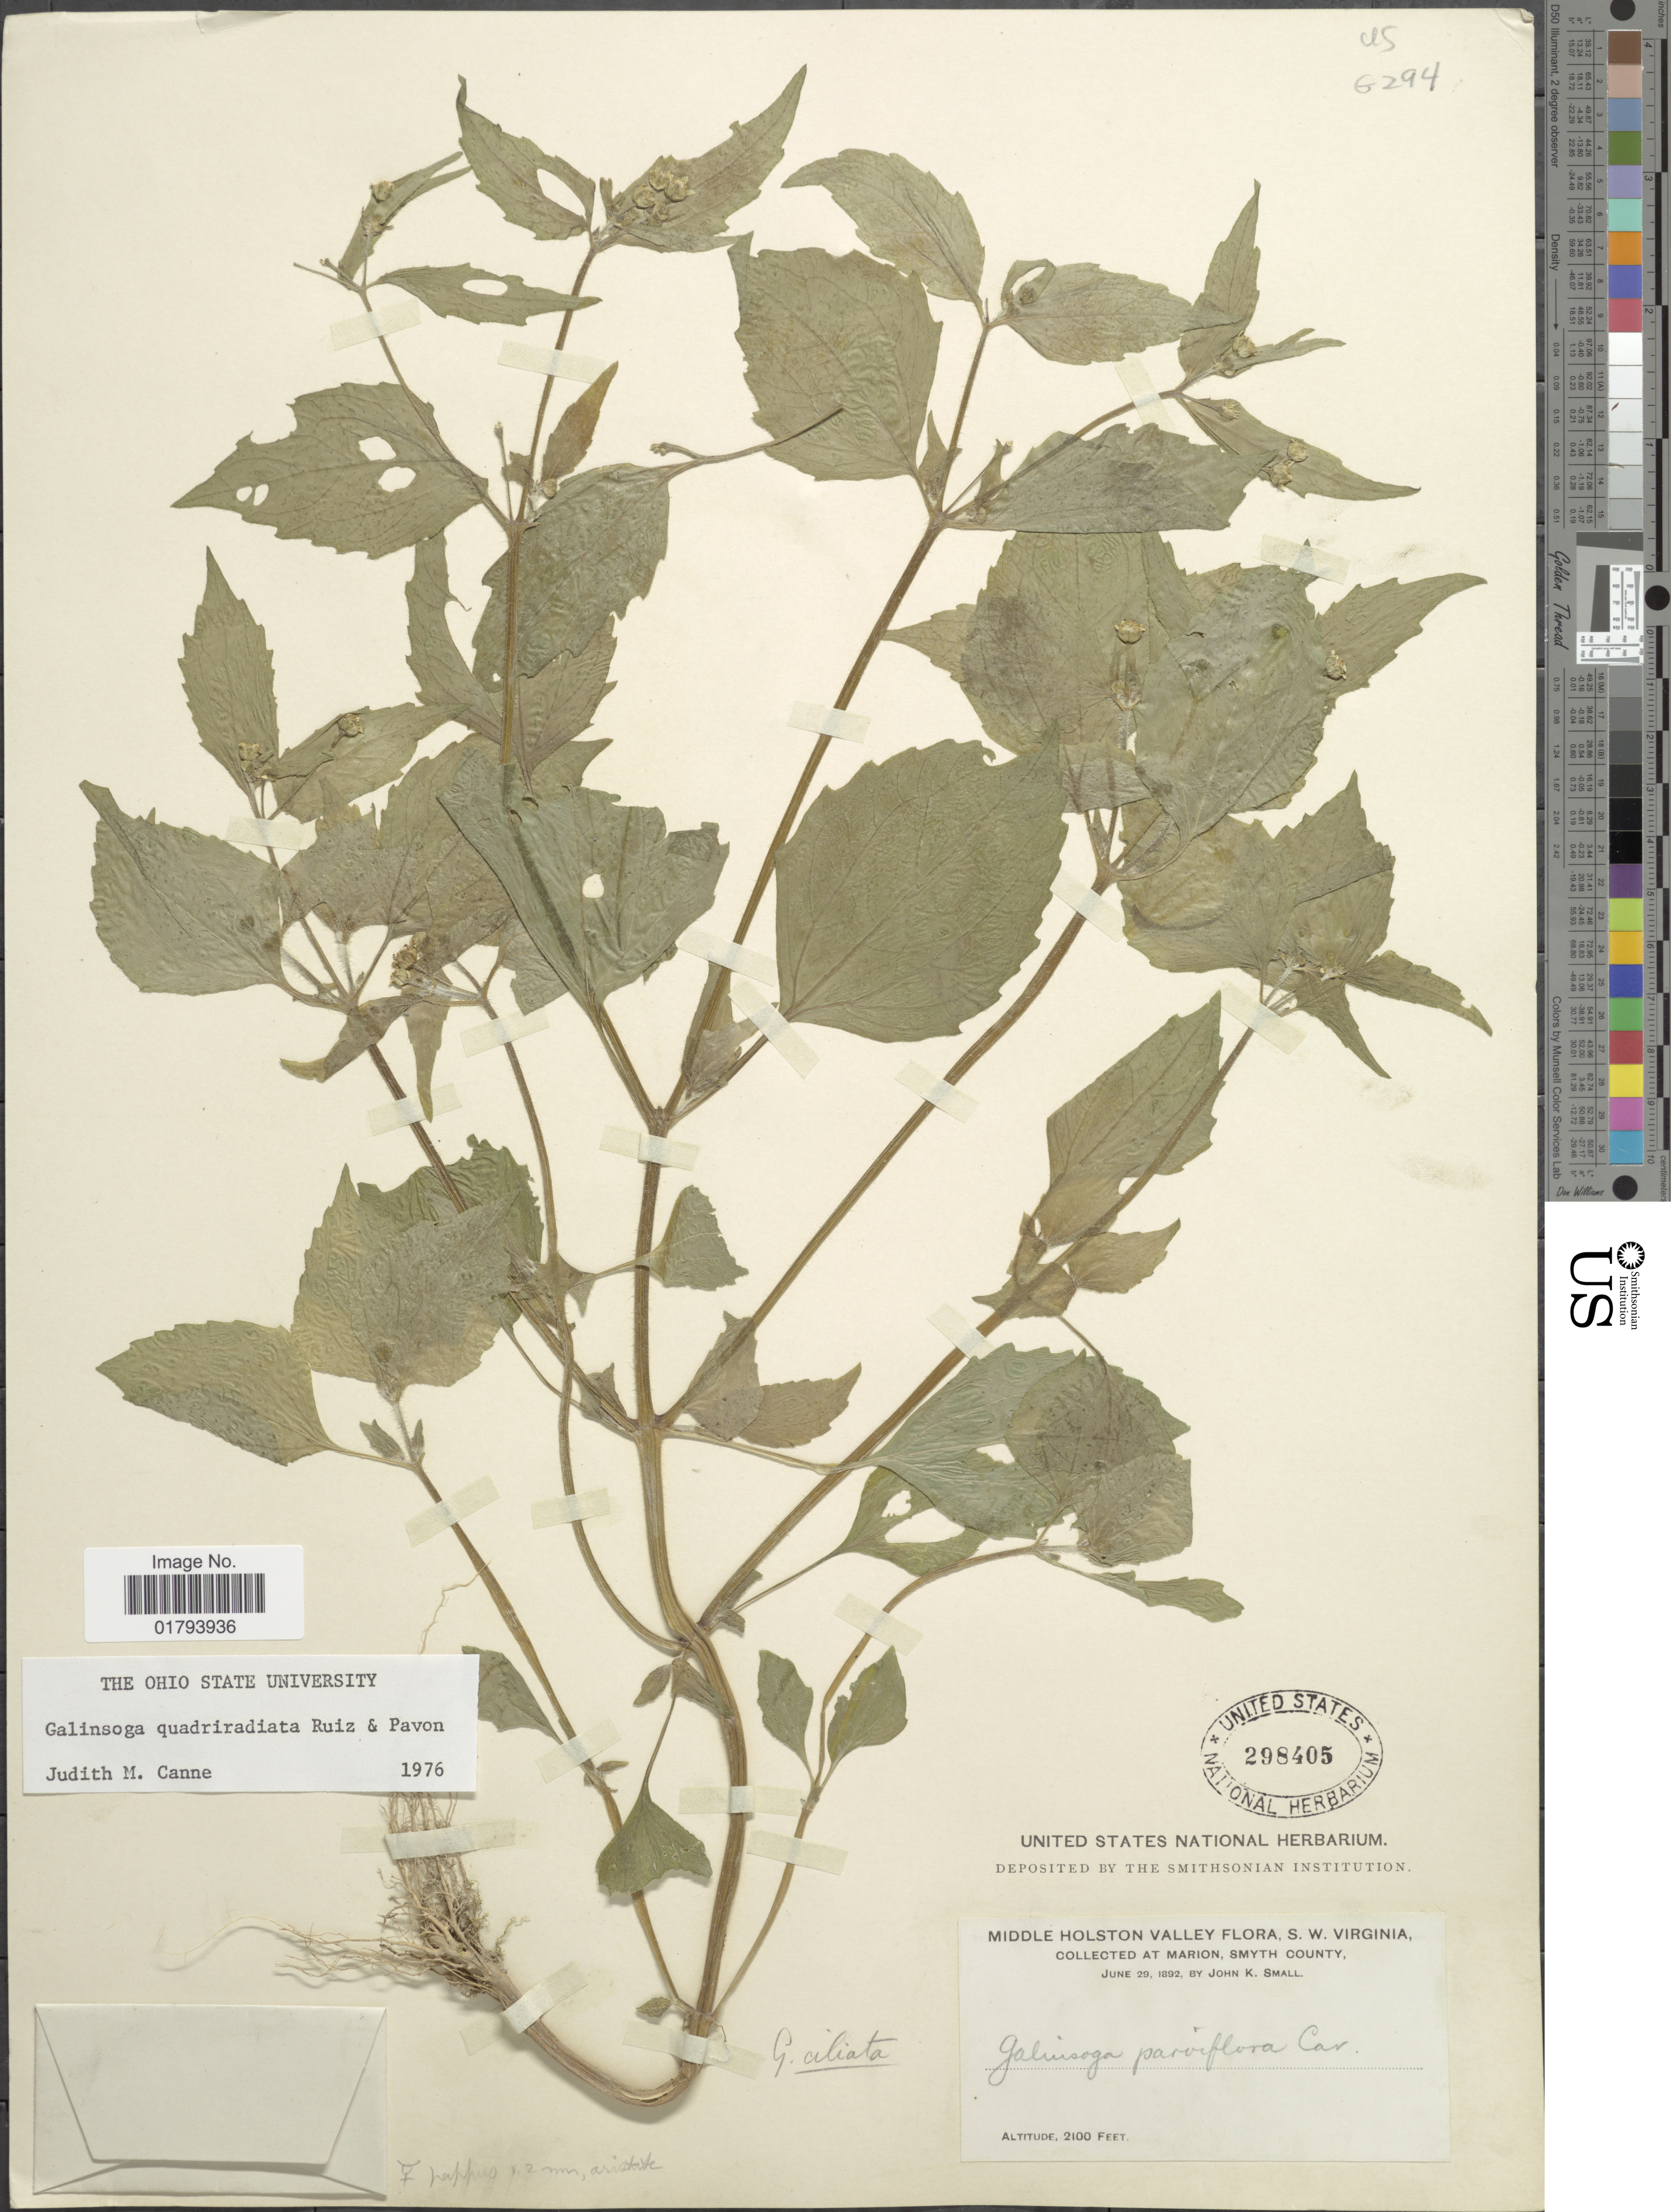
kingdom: Plantae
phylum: Tracheophyta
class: Magnoliopsida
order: Asterales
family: Asteraceae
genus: Galinsoga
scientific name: Galinsoga quadriradiata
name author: Ruiz & Pav.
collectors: J. K. Small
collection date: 1892-06-29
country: United States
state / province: Virginia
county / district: Smyth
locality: Middle Holston Valley, S.W. Virginia, Marion Smyth County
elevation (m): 640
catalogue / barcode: US 298405